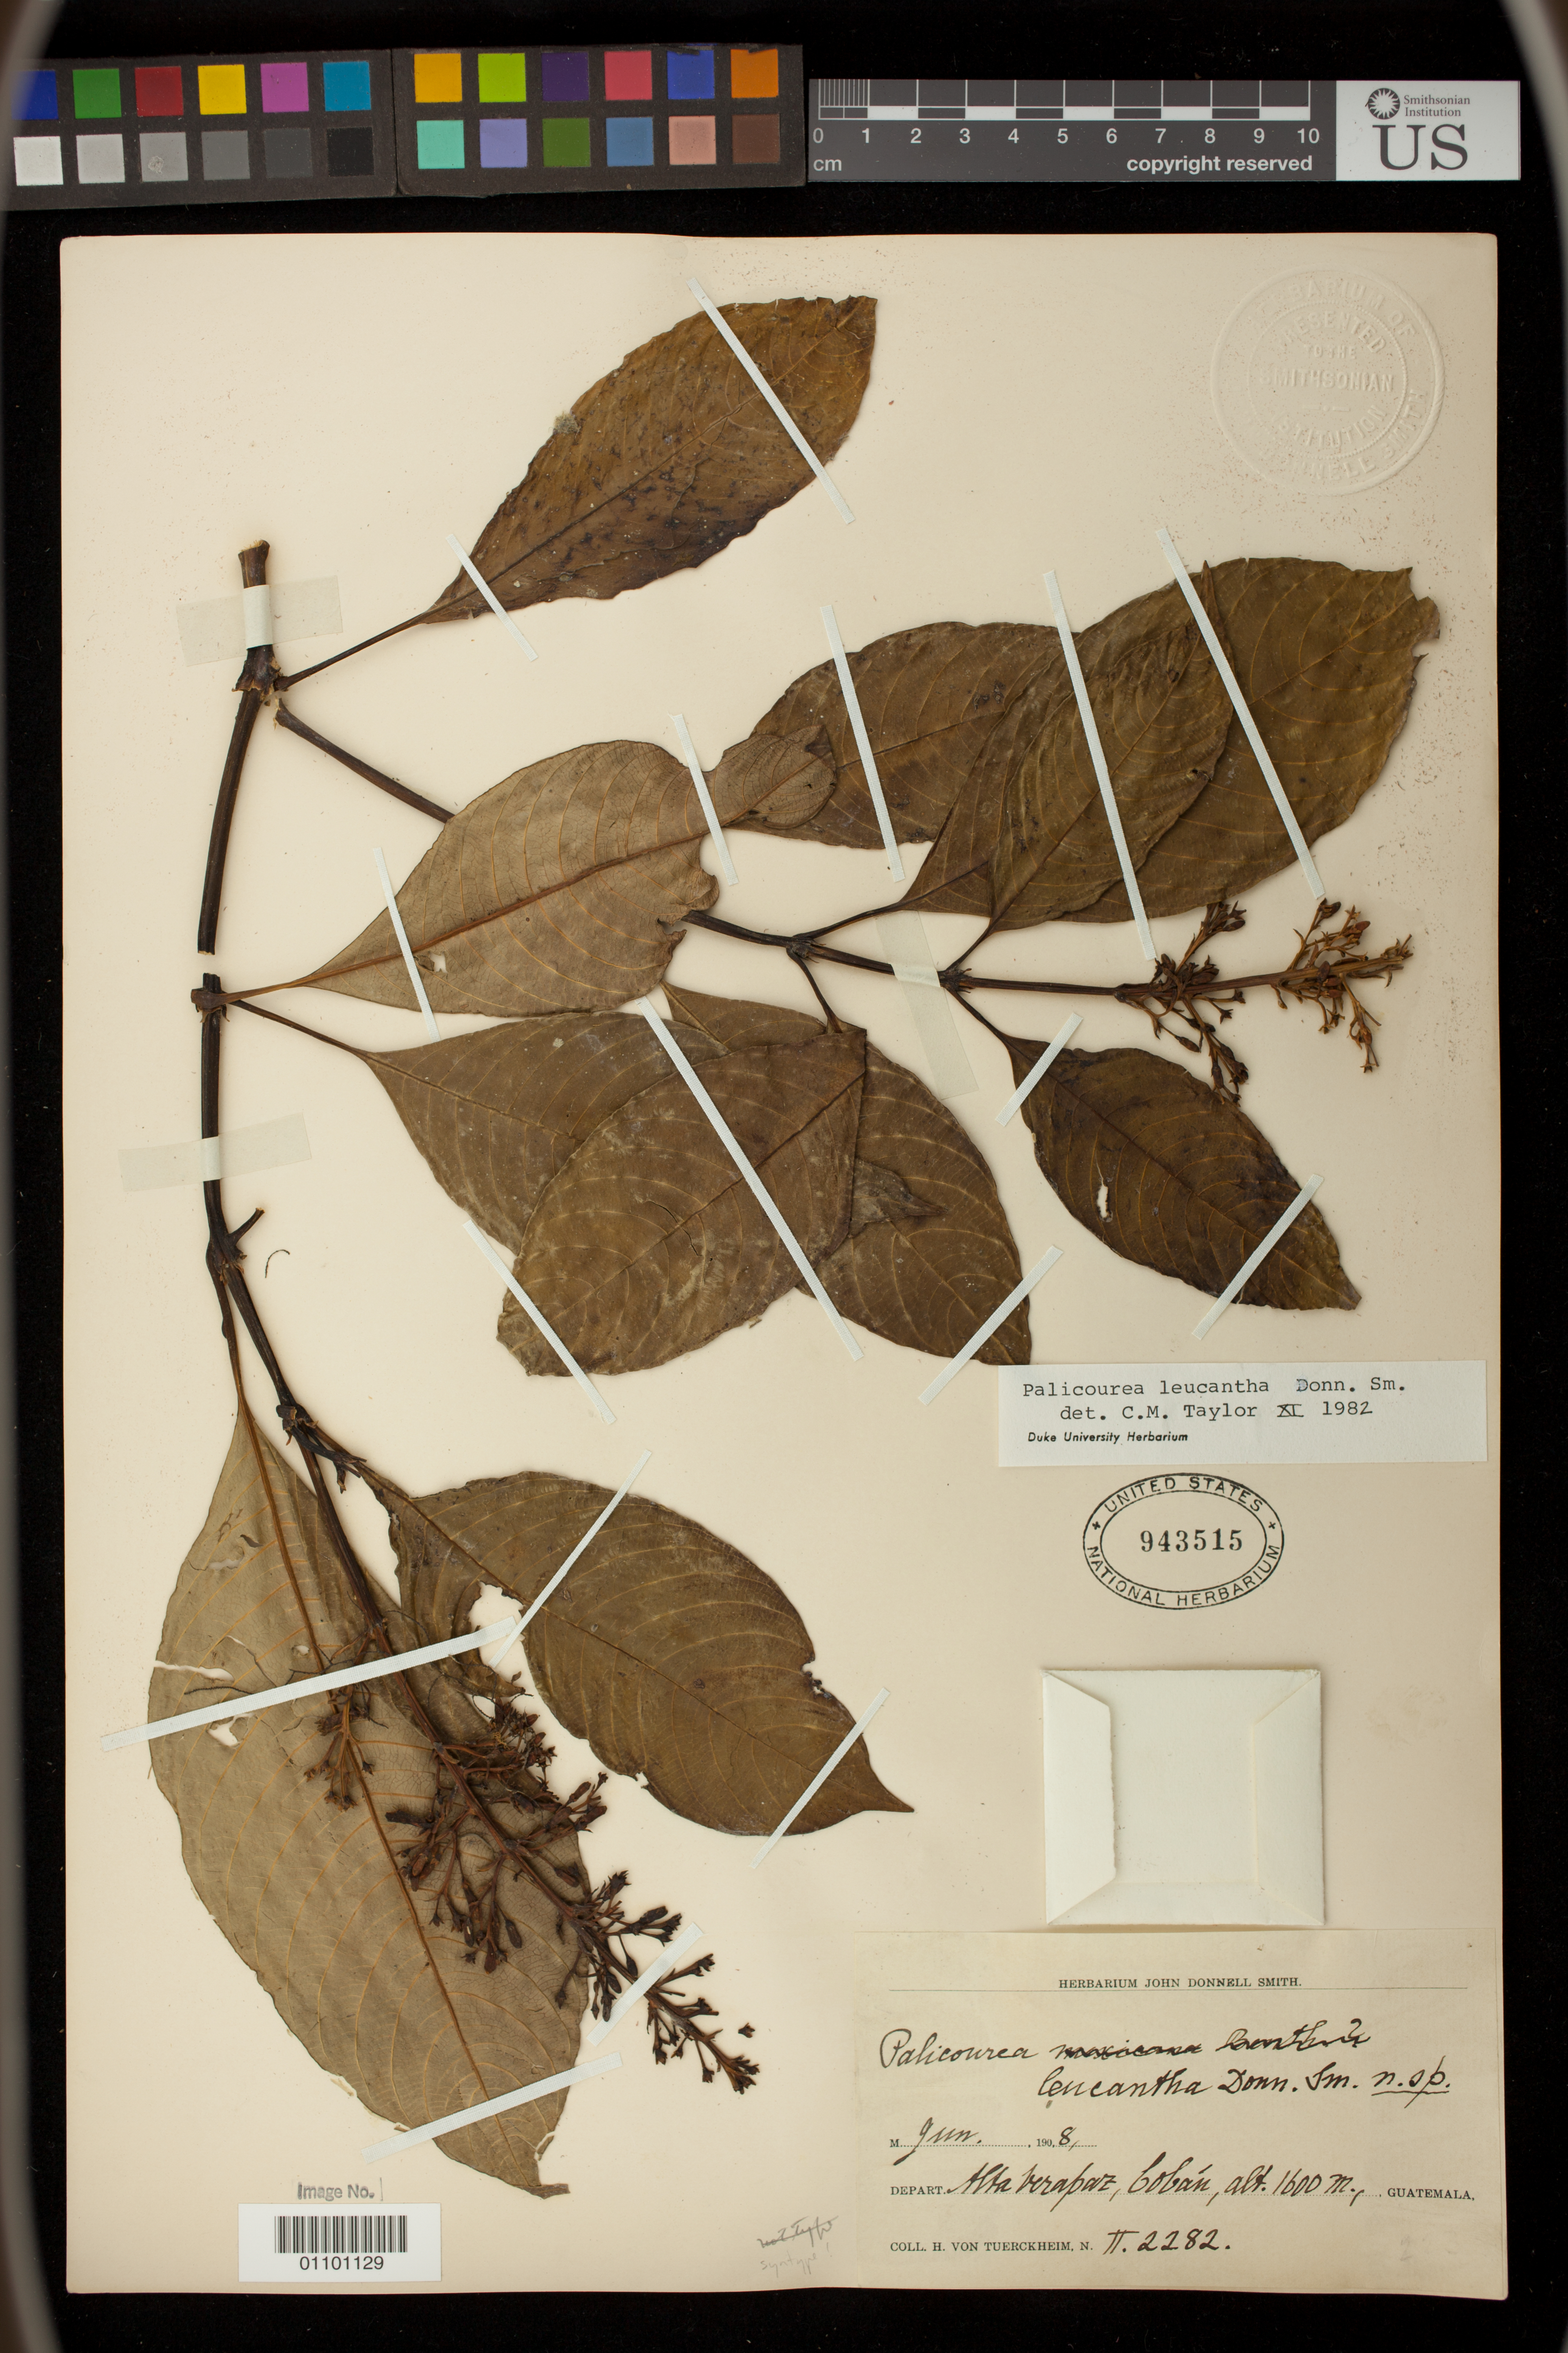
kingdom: Plantae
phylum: Tracheophyta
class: Magnoliopsida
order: Gentianales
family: Rubiaceae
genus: Palicourea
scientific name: Palicourea leucantha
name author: Donn. Sm.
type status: Syntype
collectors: H. von Türckheim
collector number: II 2282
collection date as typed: Jun 1908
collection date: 1908-06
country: Guatemala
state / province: Alta Verapaz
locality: Cobán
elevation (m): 1600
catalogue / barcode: US 943515